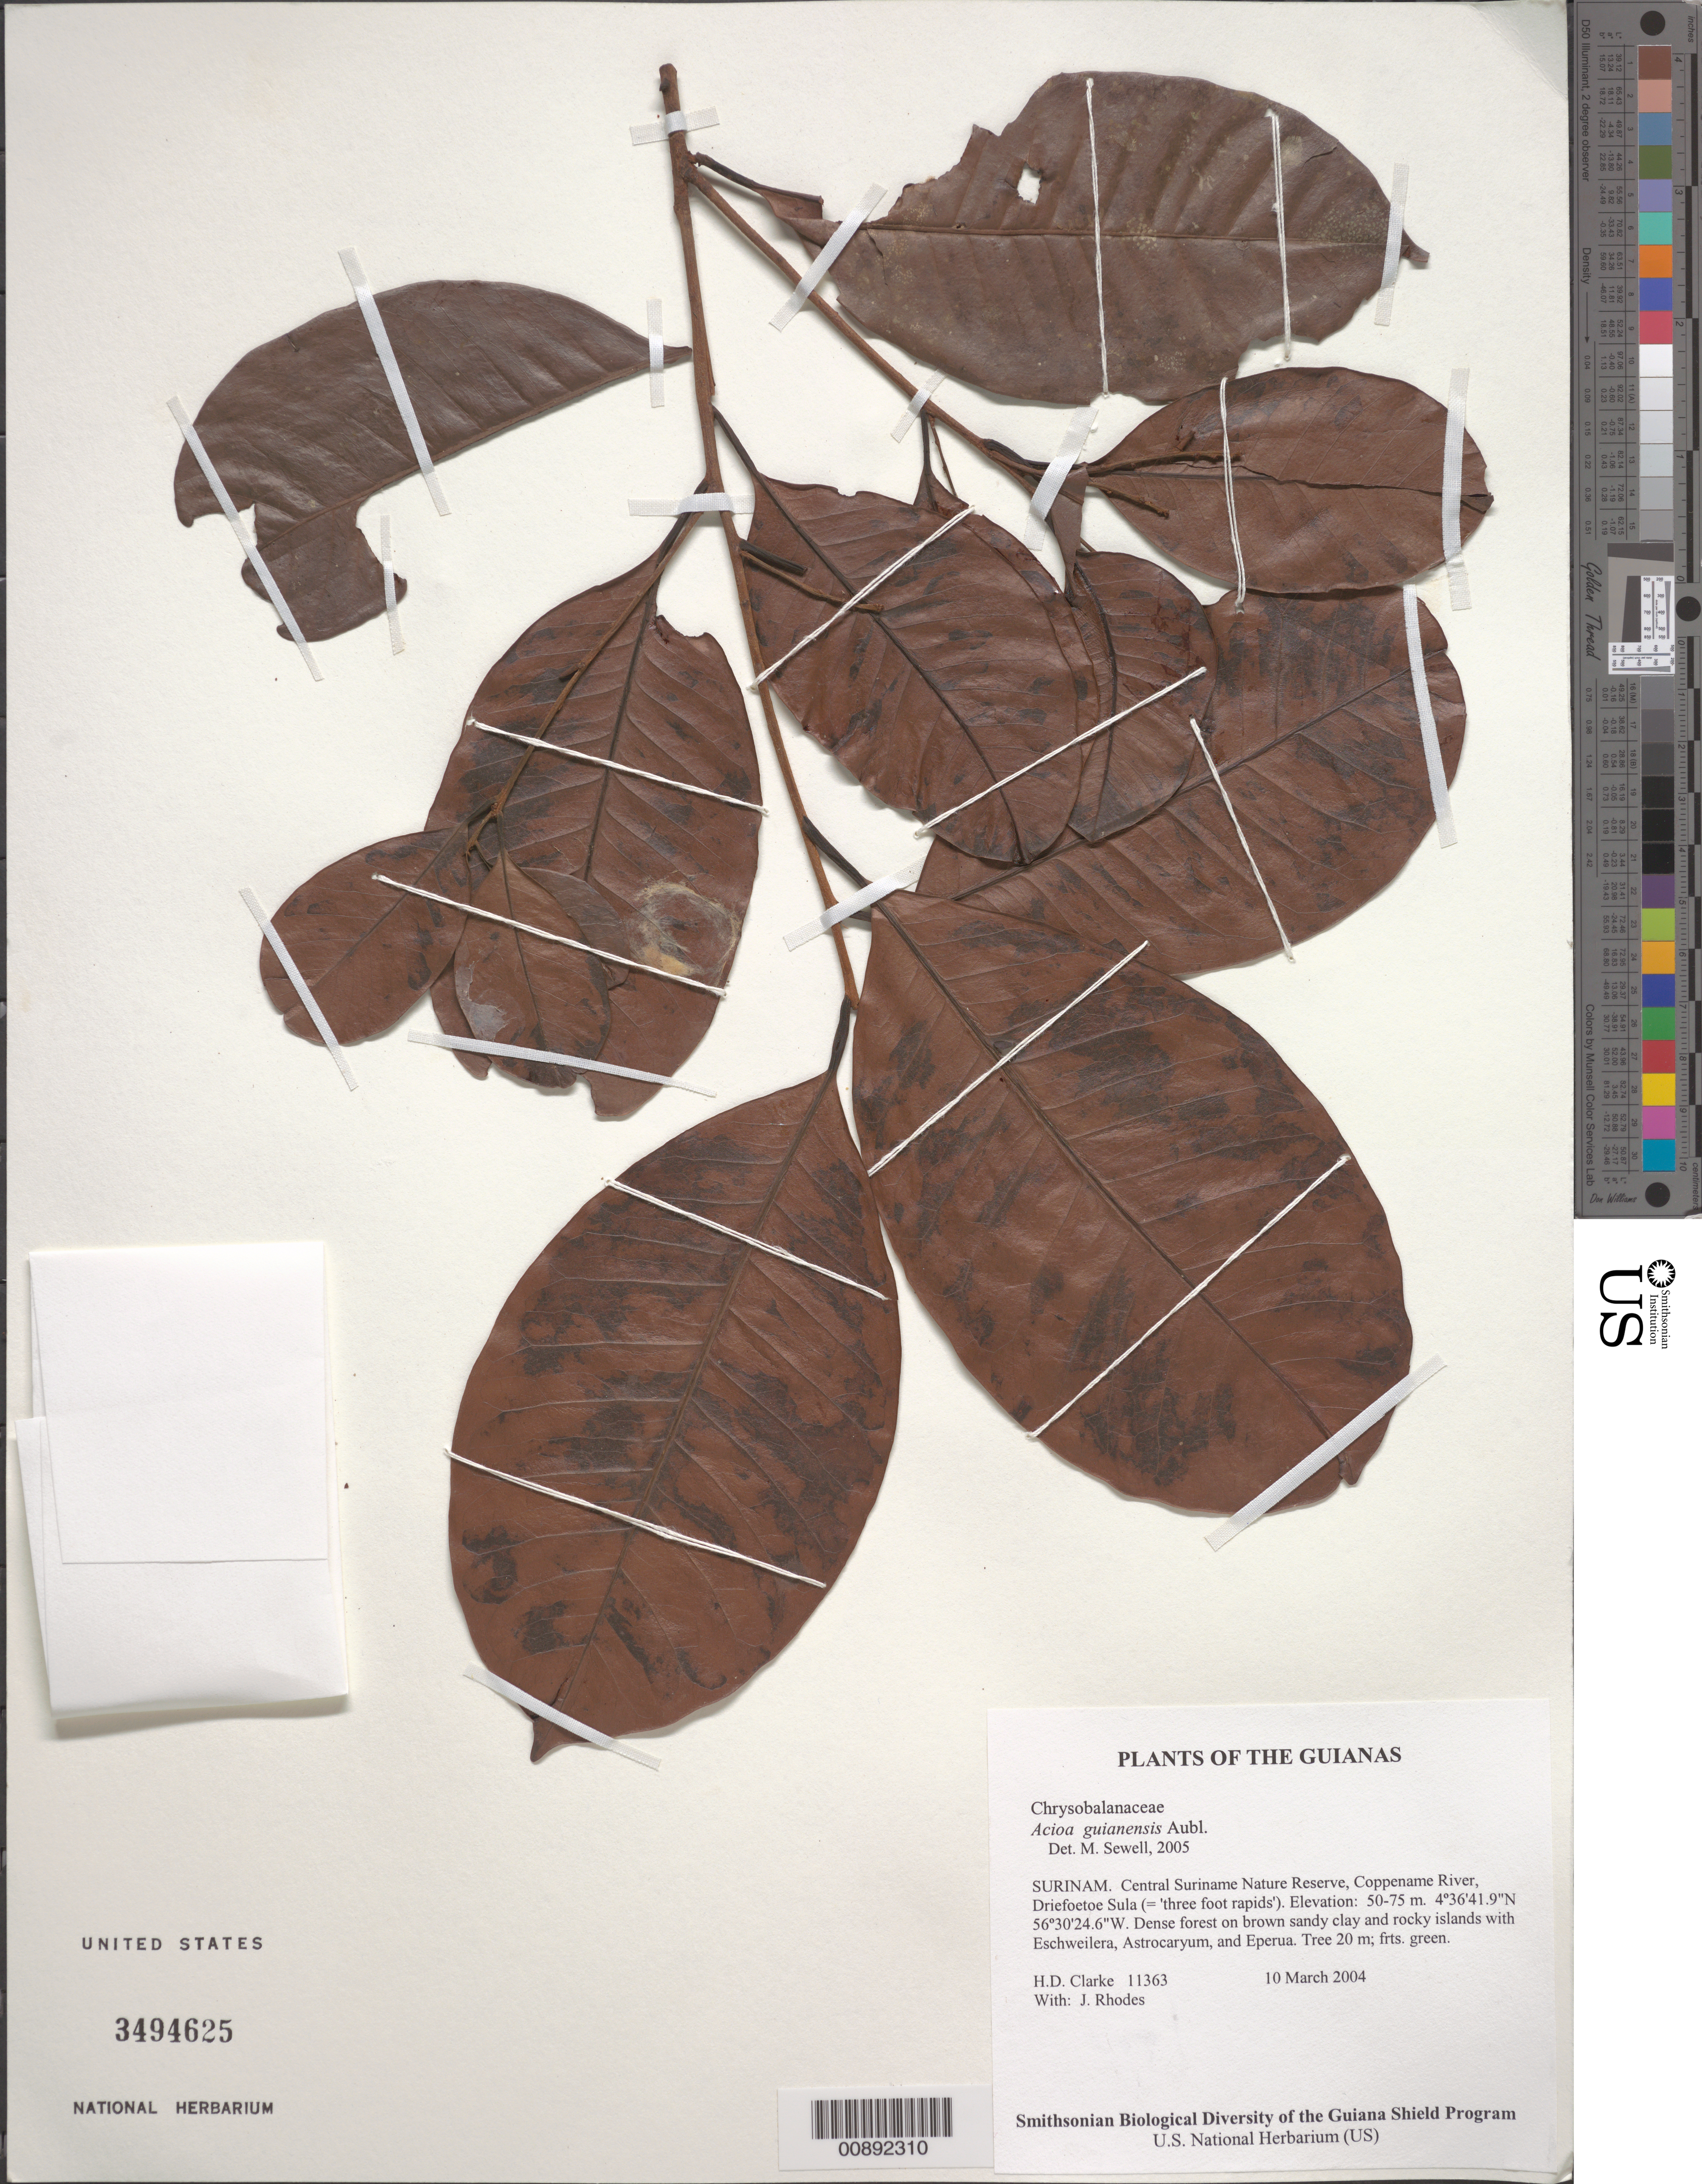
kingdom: Plantae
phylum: Tracheophyta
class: Magnoliopsida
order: Malpighiales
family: Chrysobalanaceae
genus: Acioa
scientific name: Acioa guianensis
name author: Aubl.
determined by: Sewell, M.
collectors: H. D. Clarke & J. Rhodes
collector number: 11363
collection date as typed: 10 March 2004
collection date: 2004-03-10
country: Suriname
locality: Central Suriname Nature Reserve, Coppename River, Driefoetoe Sula (= 'three foot rapids')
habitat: Dense forest on brown sandy clay and rocky islands with Eschweilera, Astrocaryum, and Eperua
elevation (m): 50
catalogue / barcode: US 3494625